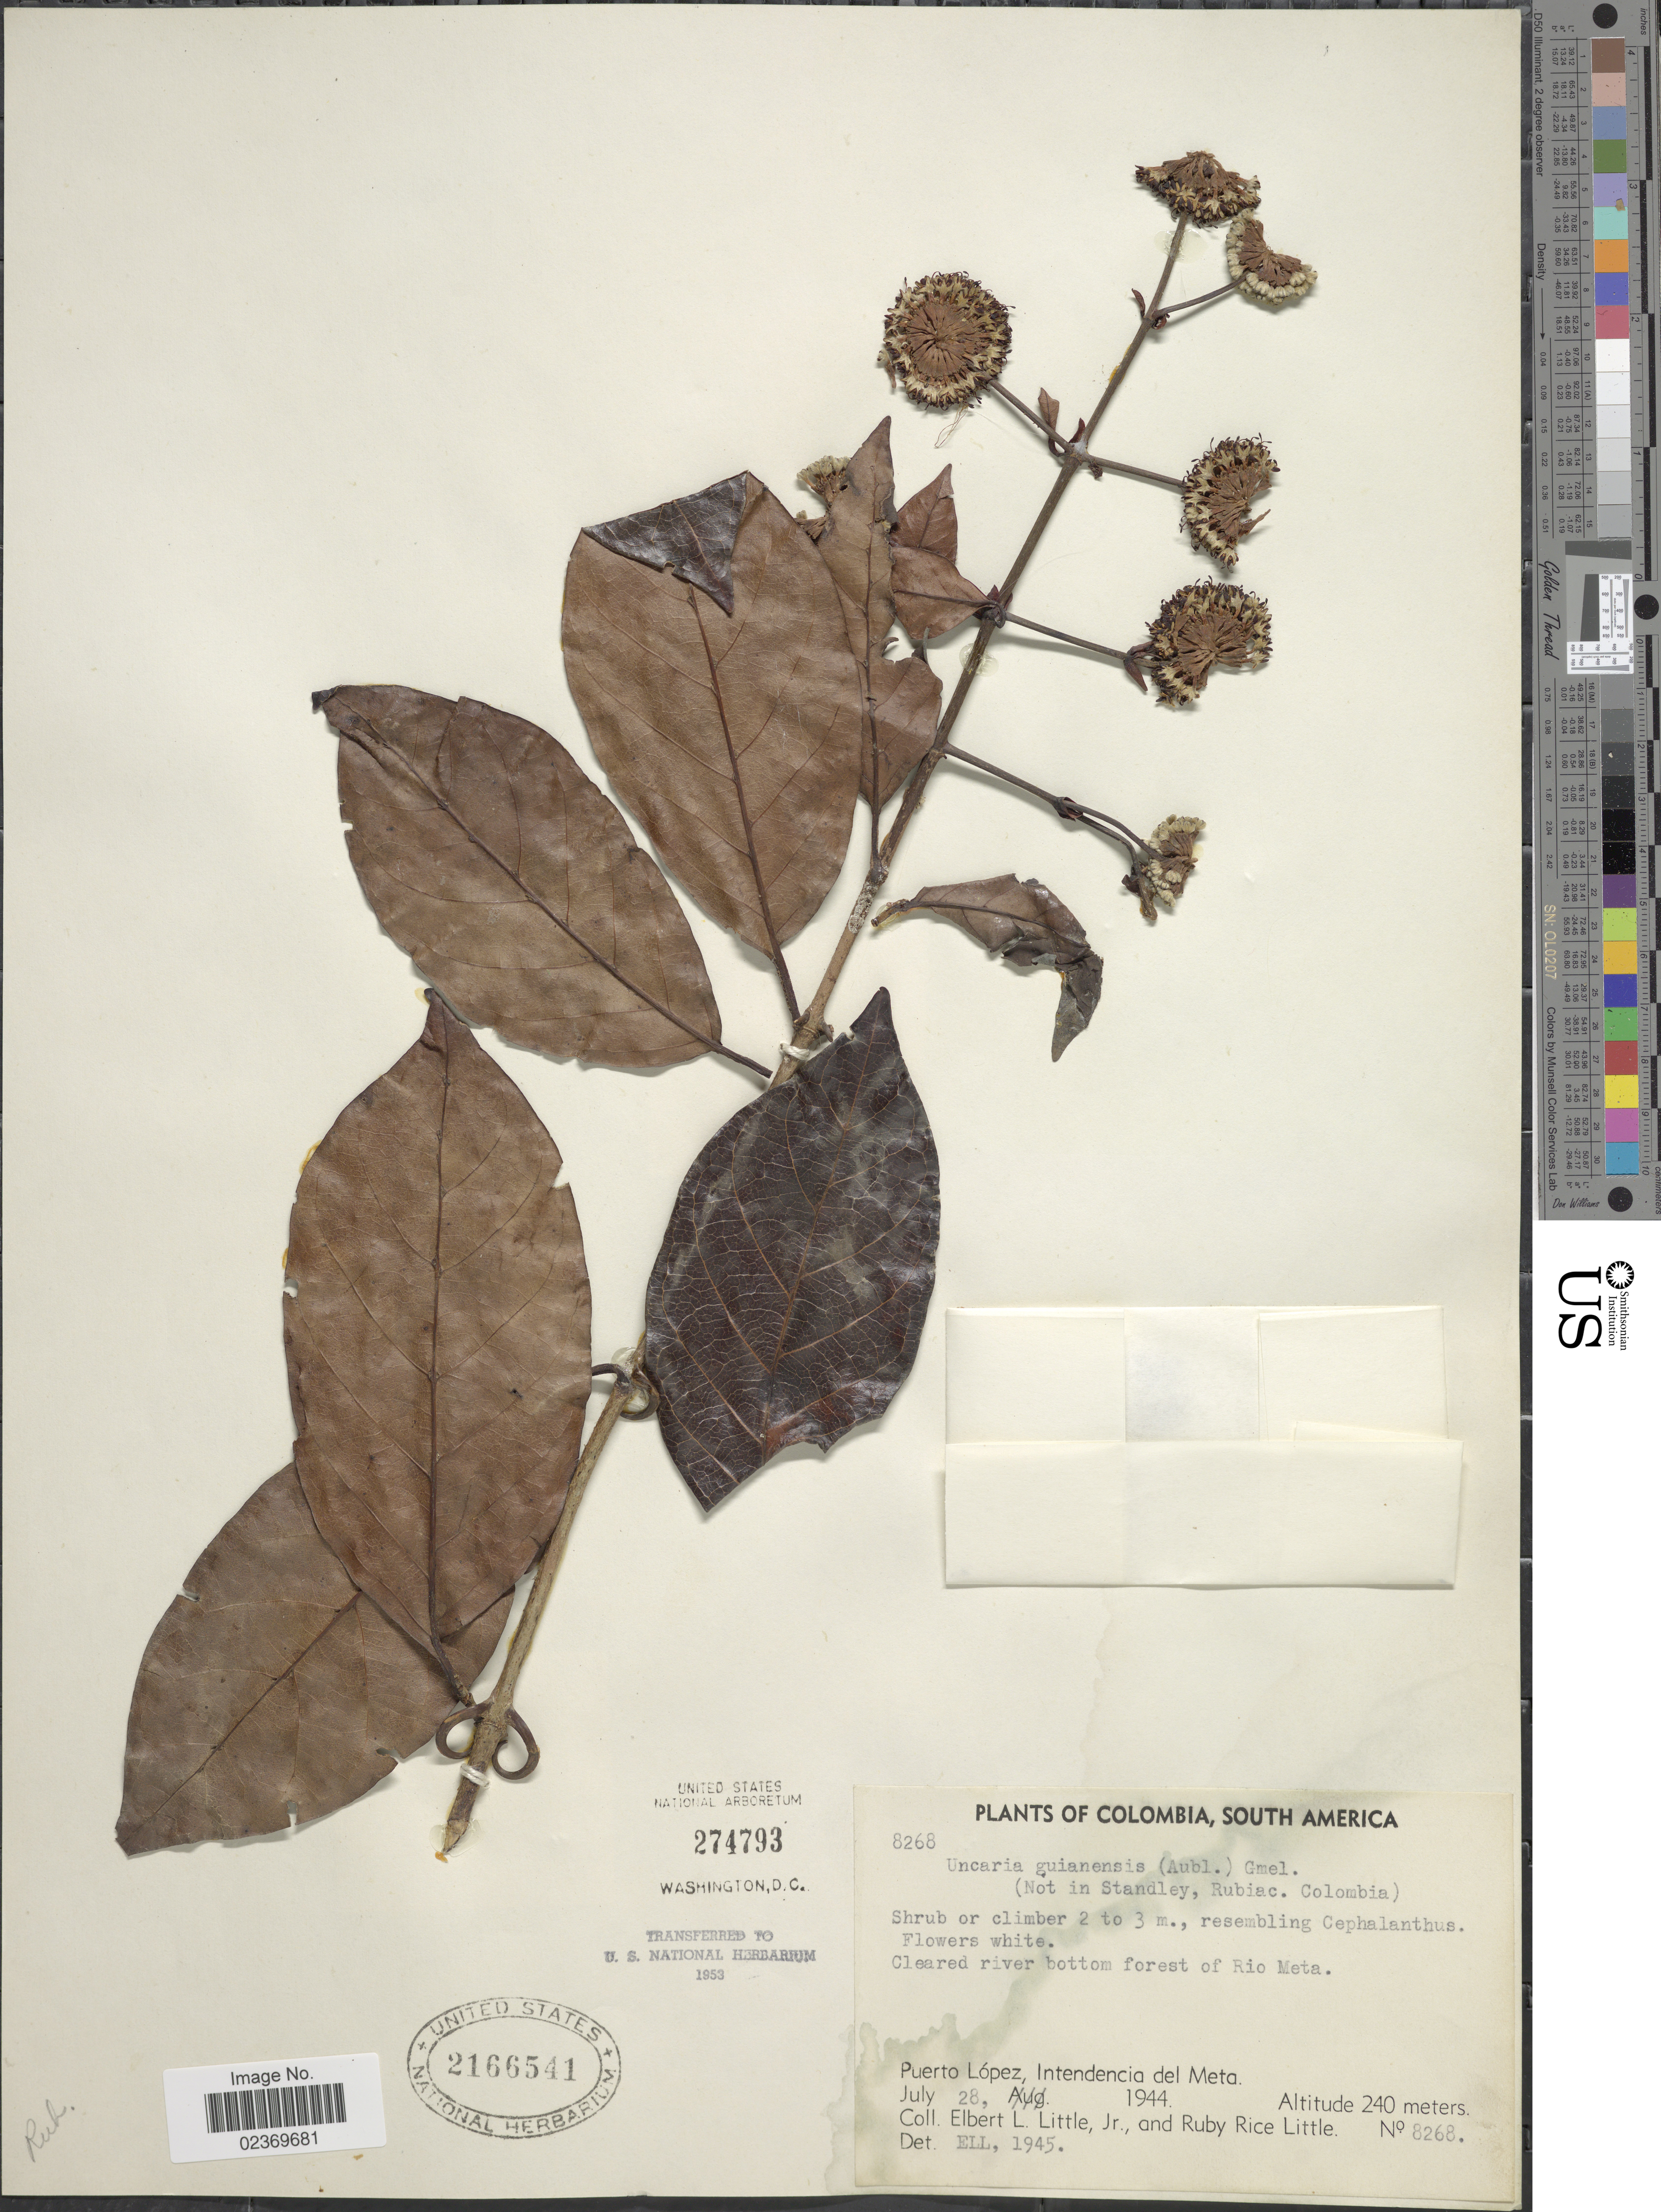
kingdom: Plantae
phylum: Tracheophyta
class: Magnoliopsida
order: Gentianales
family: Rubiaceae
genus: Uncaria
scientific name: Uncaria guianensis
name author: (Aubl.) J.F. Gmel.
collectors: E. L. Little & R. R. Little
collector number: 8268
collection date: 1944-07-28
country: Colombia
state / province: Meta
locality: Cleared river bottom forest of Rio Meta, Puerto Lopez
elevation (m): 240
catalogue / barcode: US 2166541